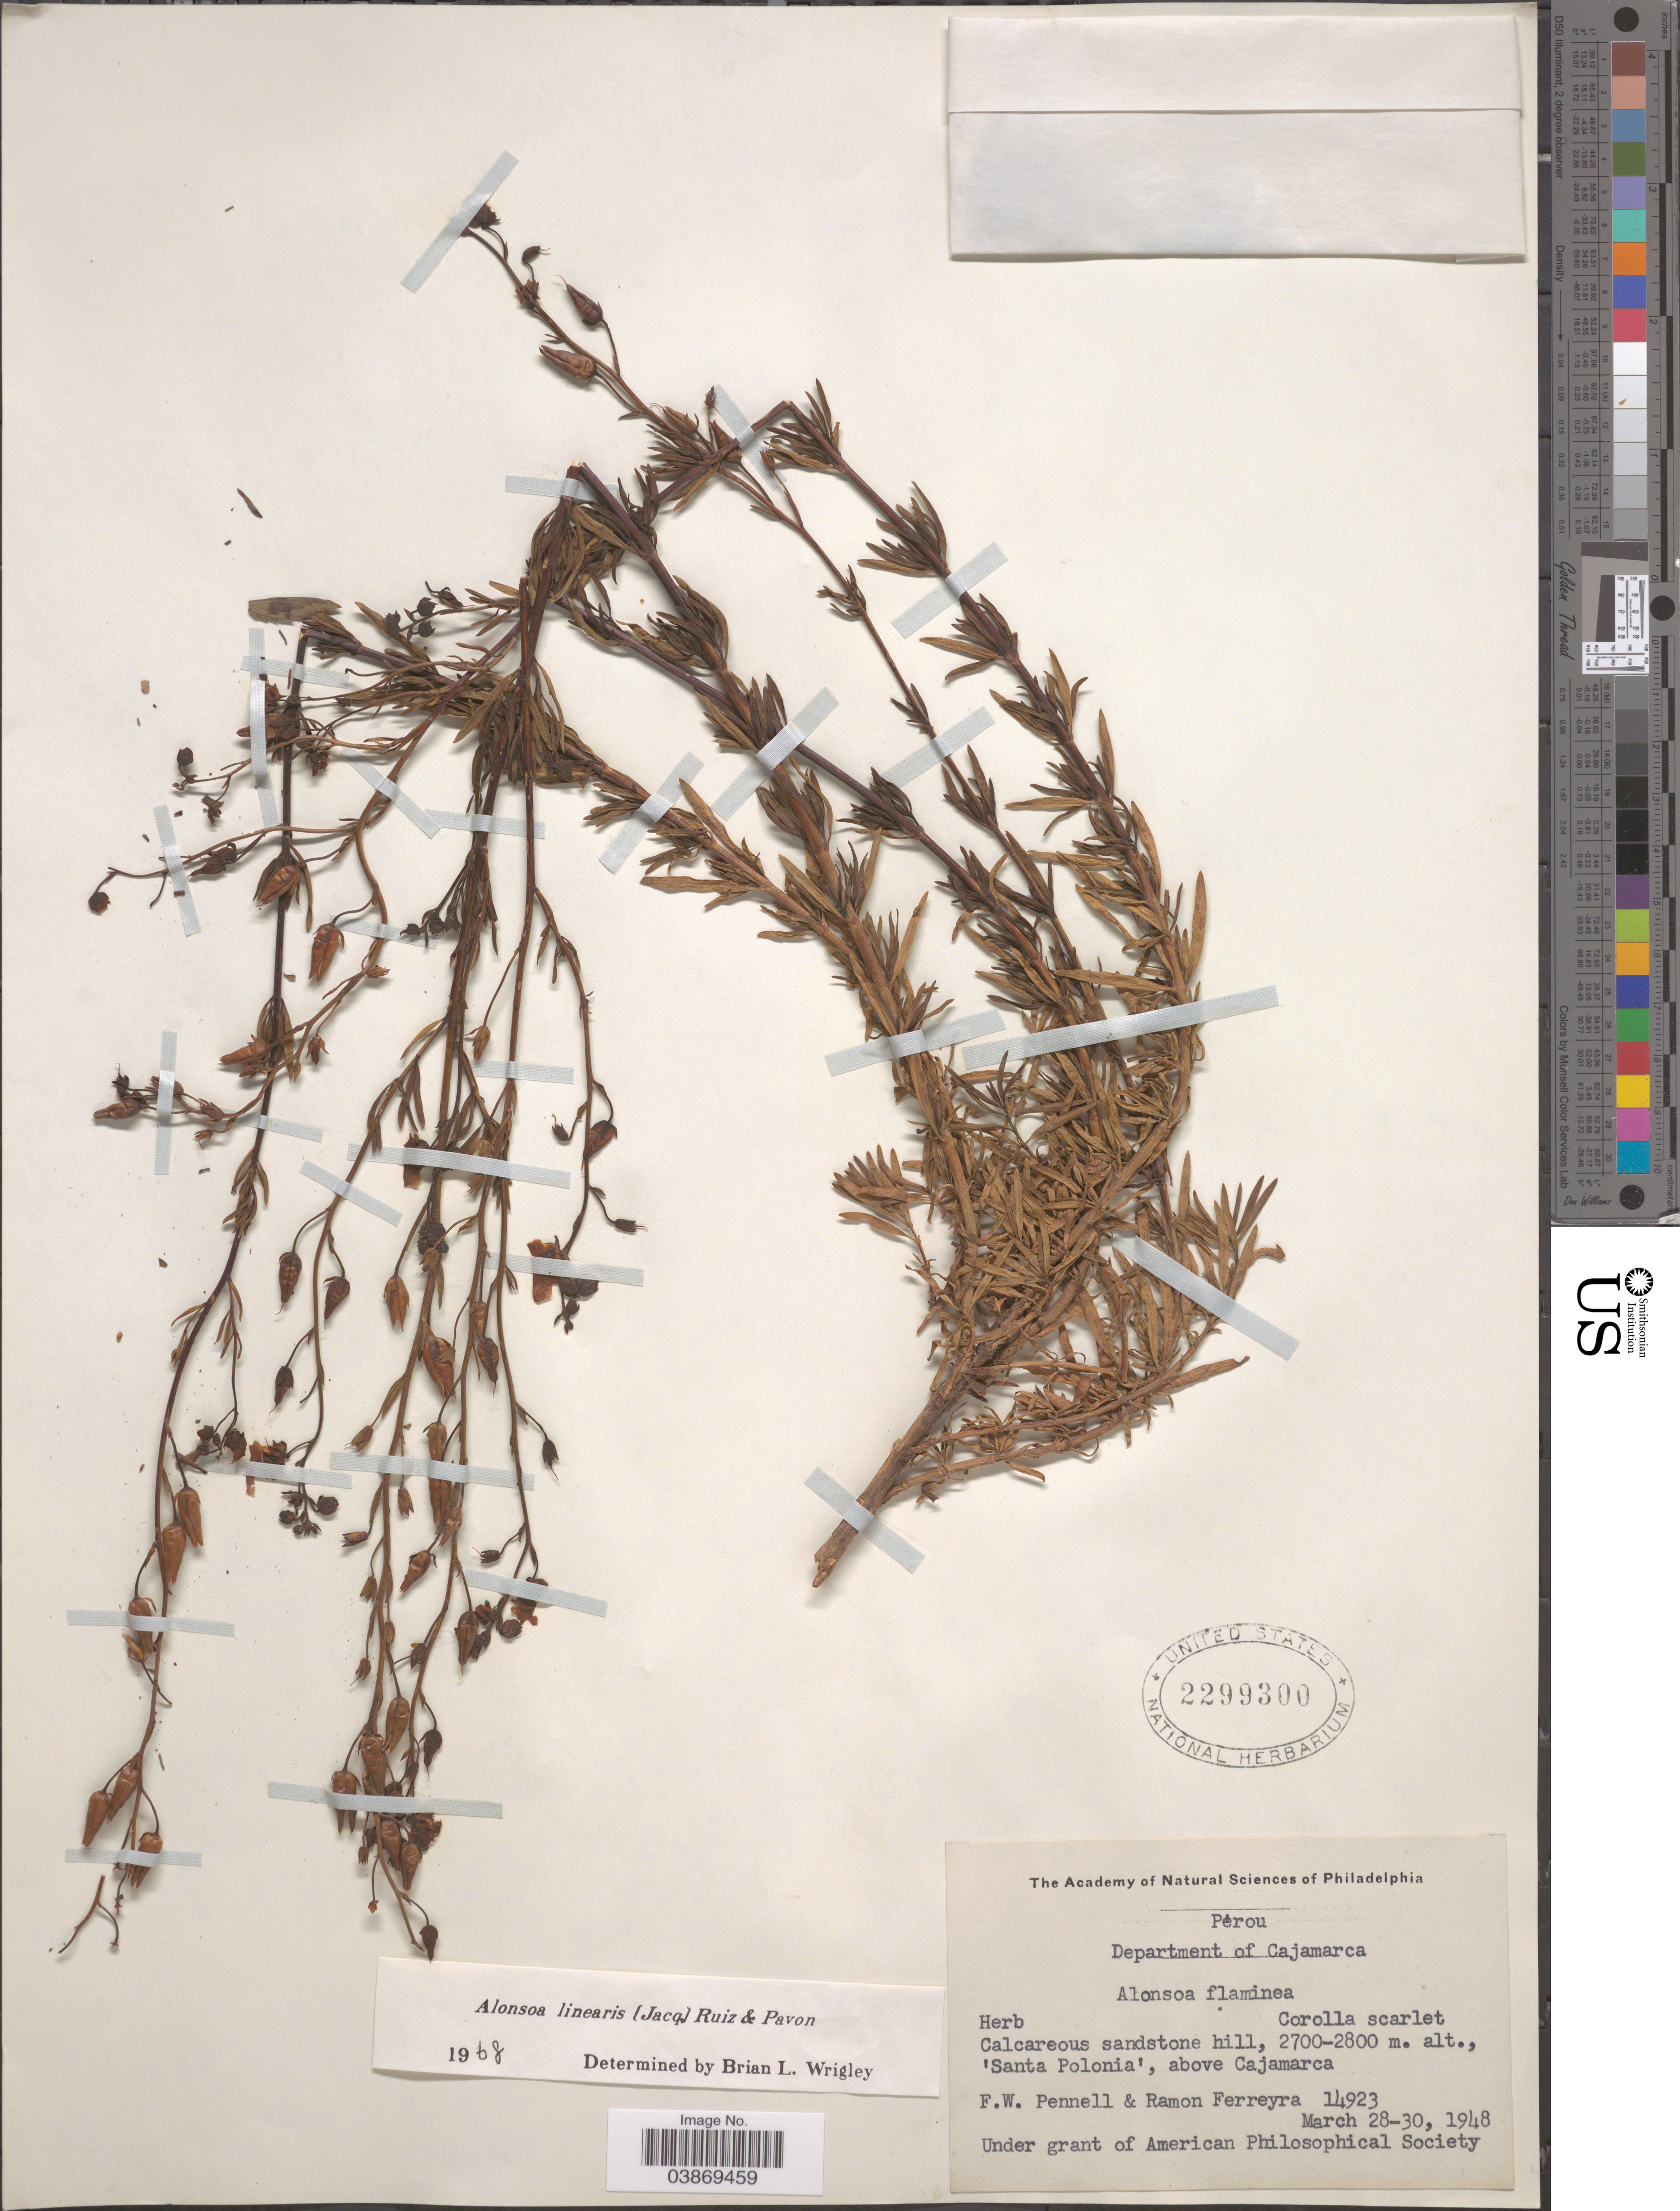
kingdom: Plantae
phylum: Tracheophyta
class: Magnoliopsida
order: Lamiales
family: Scrophulariaceae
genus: Alonsoa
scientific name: Alonsoa linearis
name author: (Jacq.) Ruiz & Pav.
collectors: F. W. Pennell & R. A. Ferreyra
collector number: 14923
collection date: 1948-03-28/1948-03-30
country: Peru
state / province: Cajamarca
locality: Department of Cajamarca. Calcareous sandstone hill, 'Santa Polonia', above Cajamarca.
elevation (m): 2700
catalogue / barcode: US 2299300